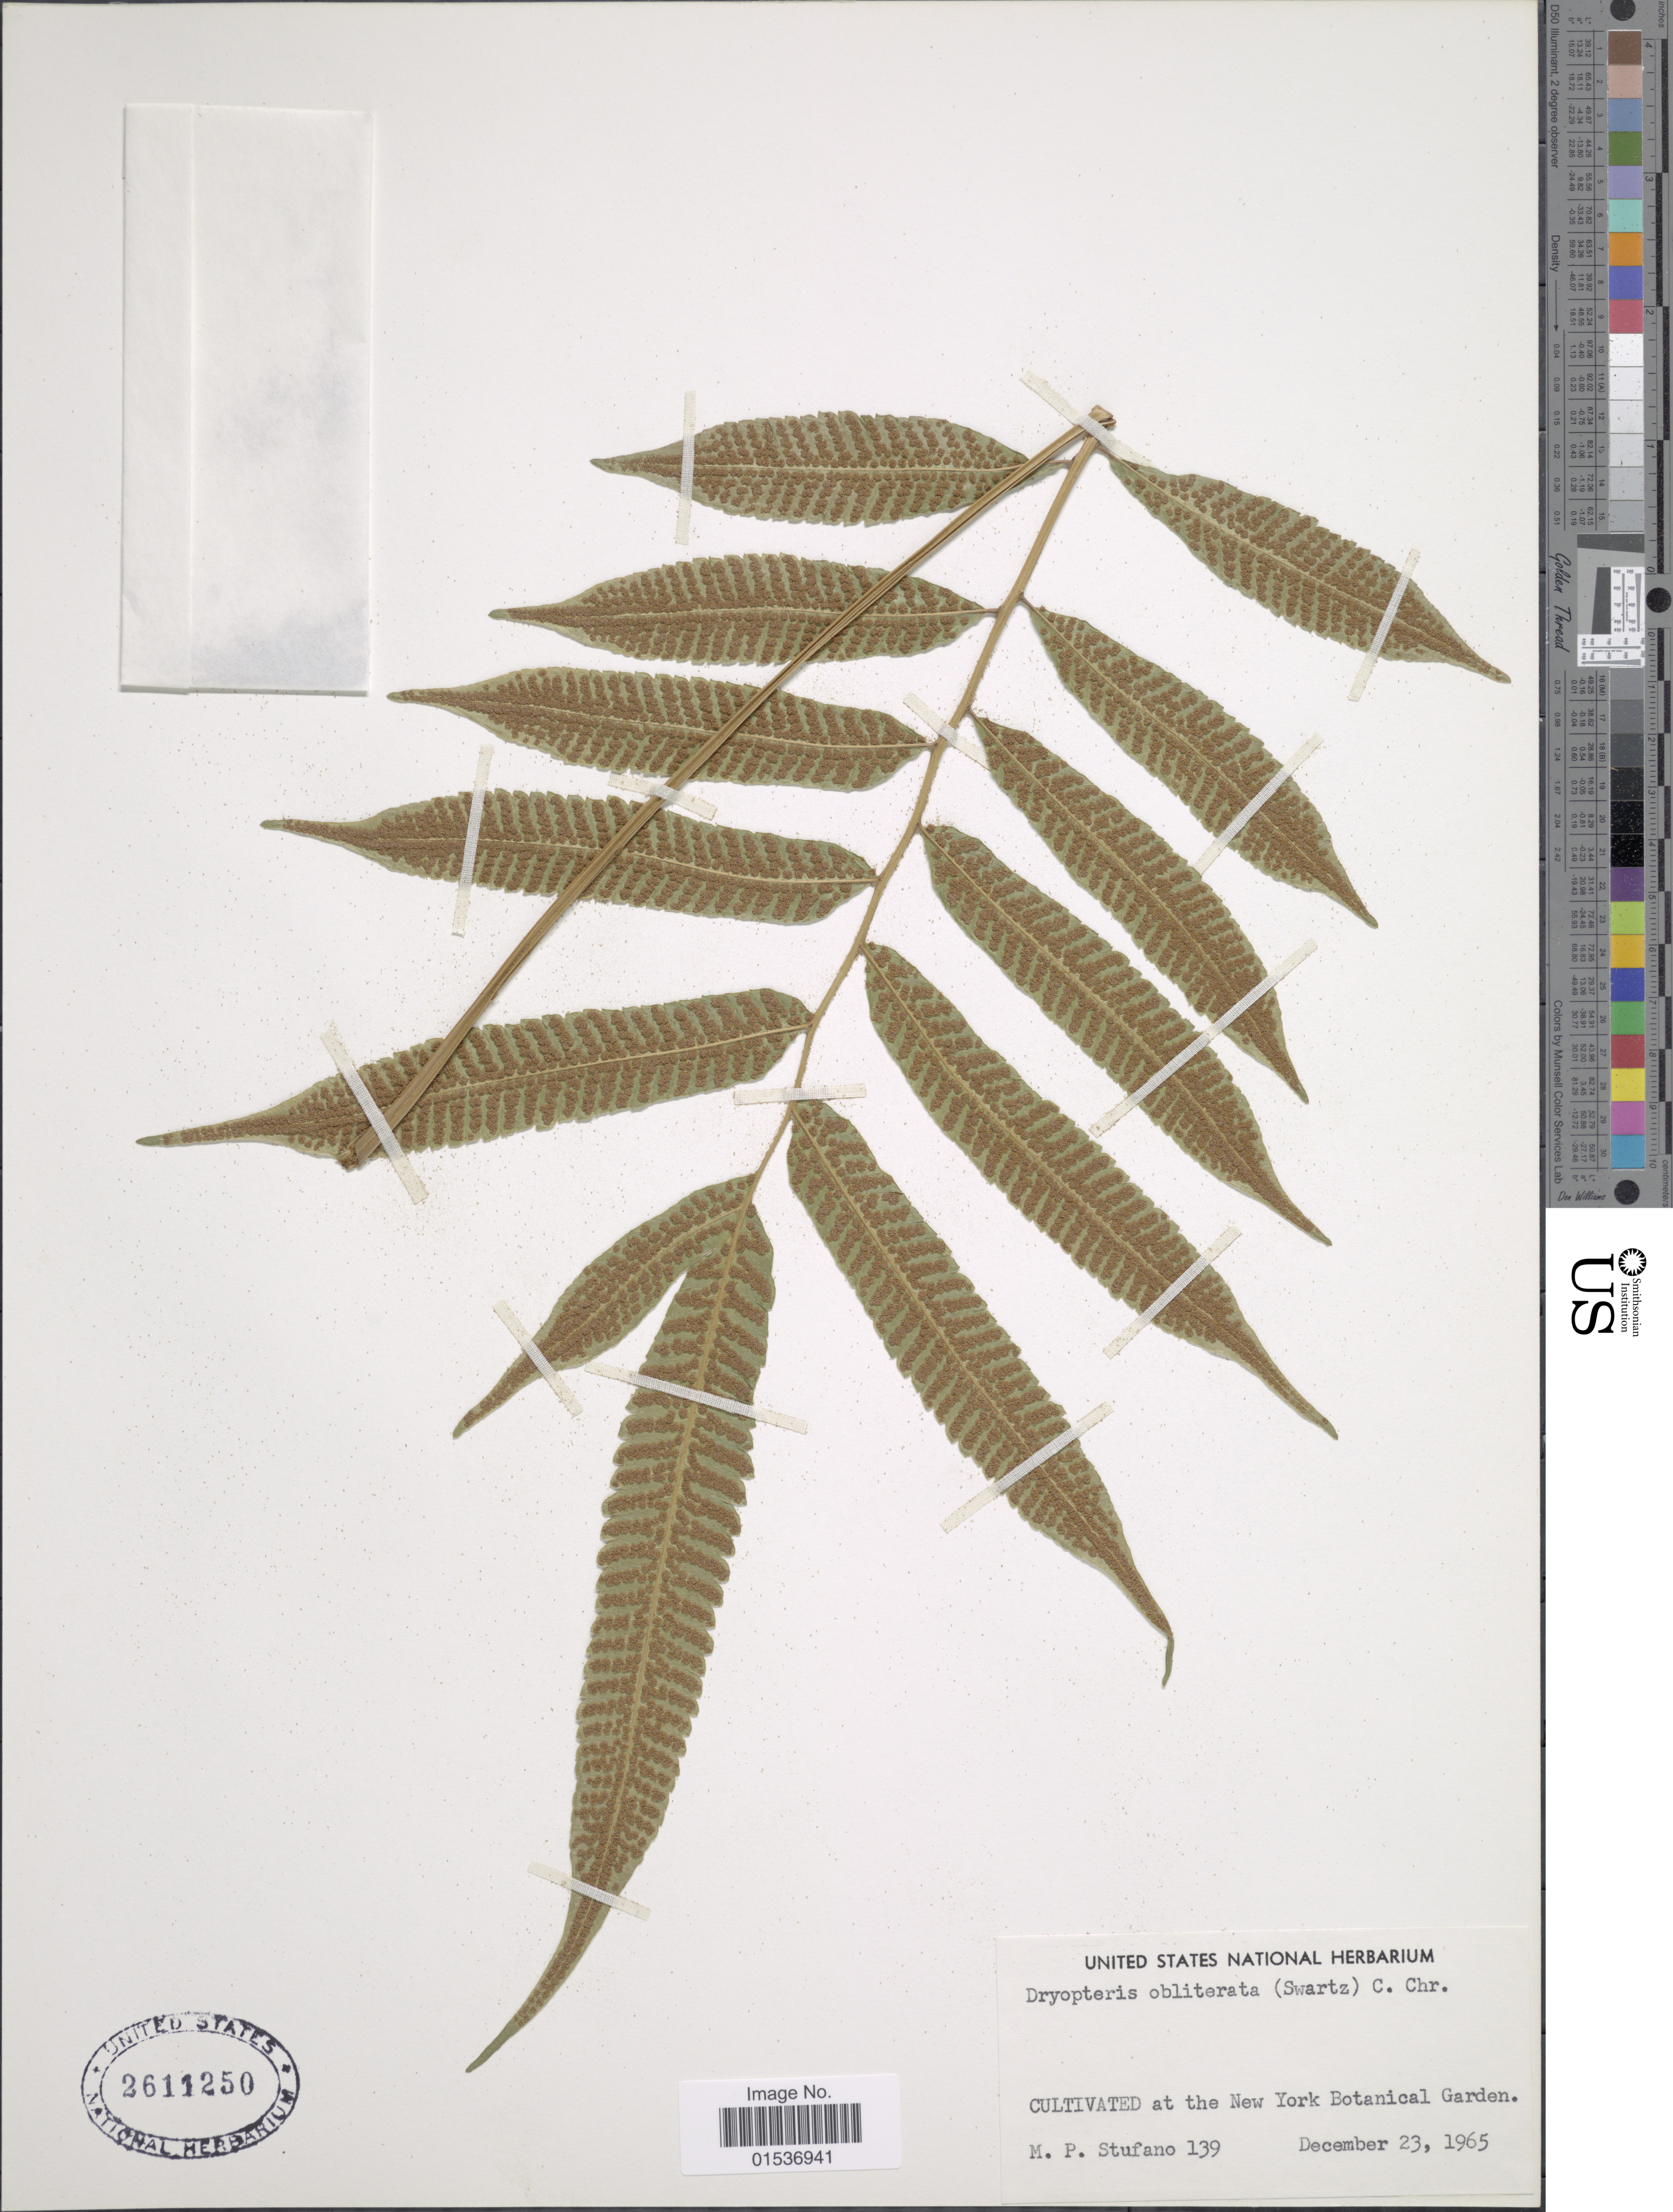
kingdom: Plantae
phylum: Tracheophyta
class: Polypodiopsida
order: Polypodiales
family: Thelypteridaceae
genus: Thelypteris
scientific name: Thelypteris obliterata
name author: (Sw.) Proctor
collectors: M. Stufano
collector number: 139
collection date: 1965-12-23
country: United States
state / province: New York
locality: New York Botanical Garden .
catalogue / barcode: US 2611250